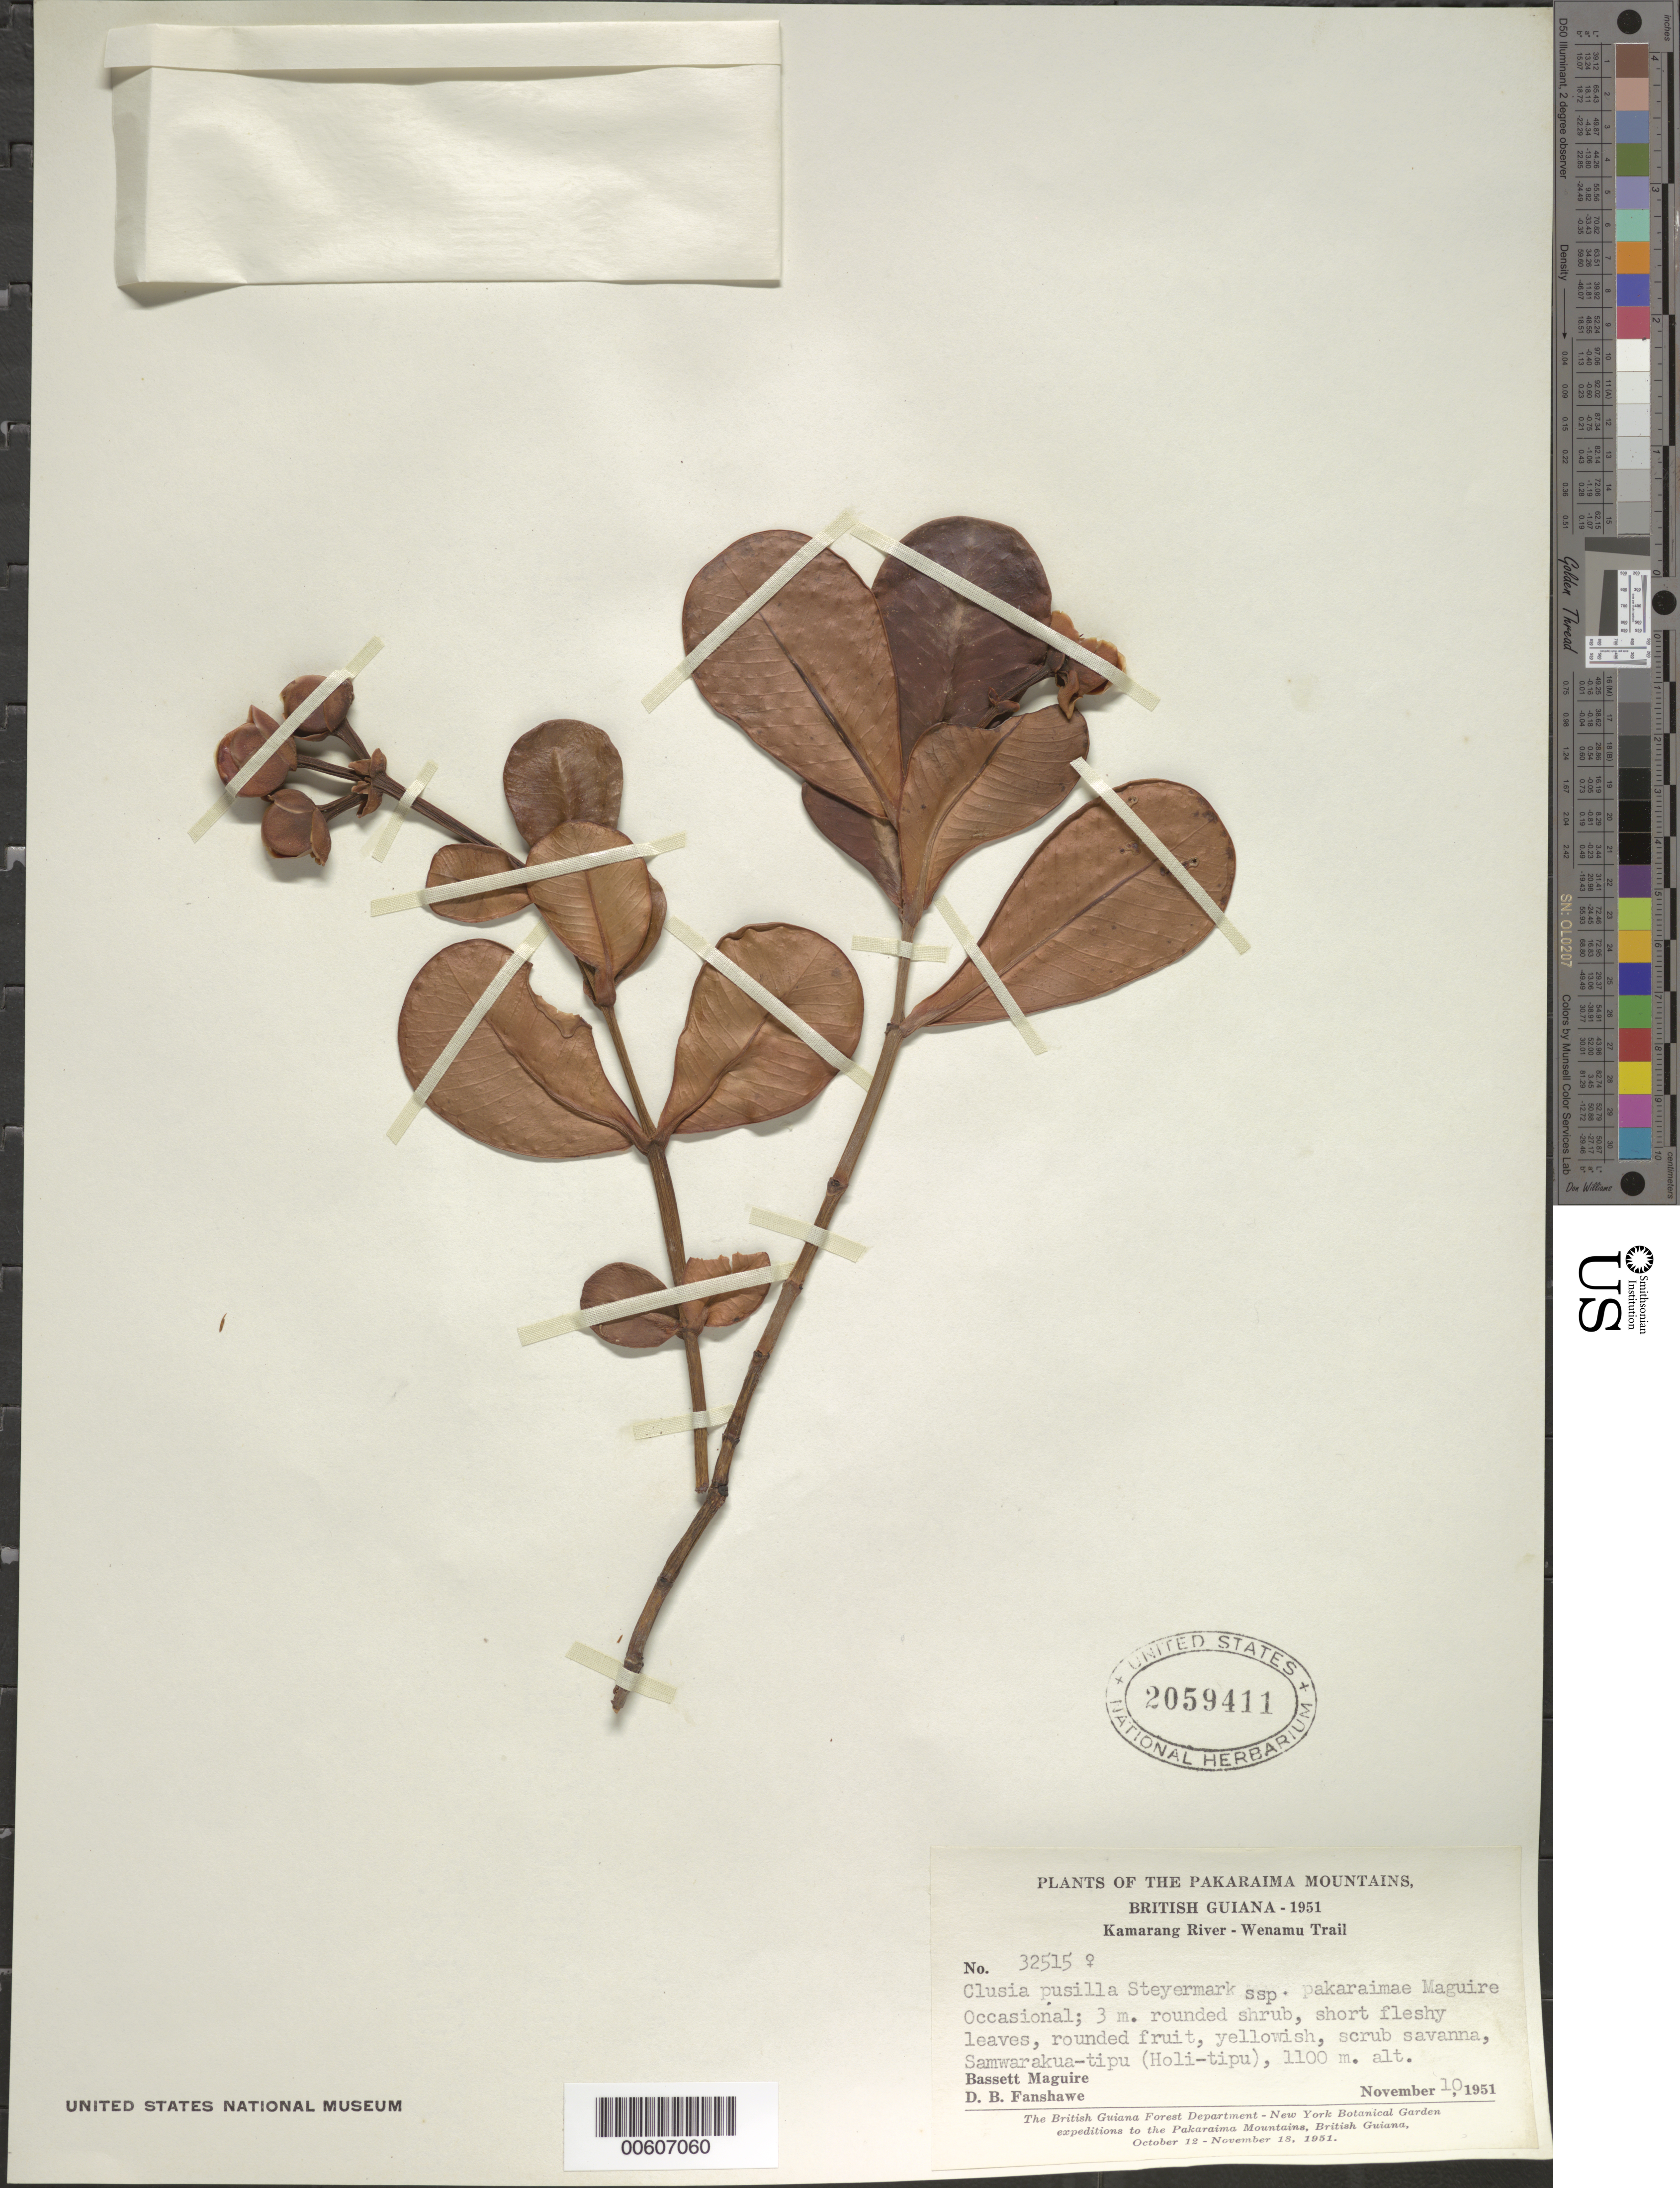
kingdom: Plantae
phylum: Tracheophyta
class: Magnoliopsida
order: Malpighiales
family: Clusiaceae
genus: Clusia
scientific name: Clusia pusilla subsp. pakaraimae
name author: Maguire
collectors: B. Maguire & D. B. Fanshawe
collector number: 32515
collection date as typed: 10-Nov-51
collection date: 1951-11-10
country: Guyana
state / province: Cuyuni-Mazaruni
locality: Samwarakna-tipu (Holi-tipu), Kamarang River - Wenamu Trail, Pakaraima Mts.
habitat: Scrub savanna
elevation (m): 1100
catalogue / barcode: US 2059411